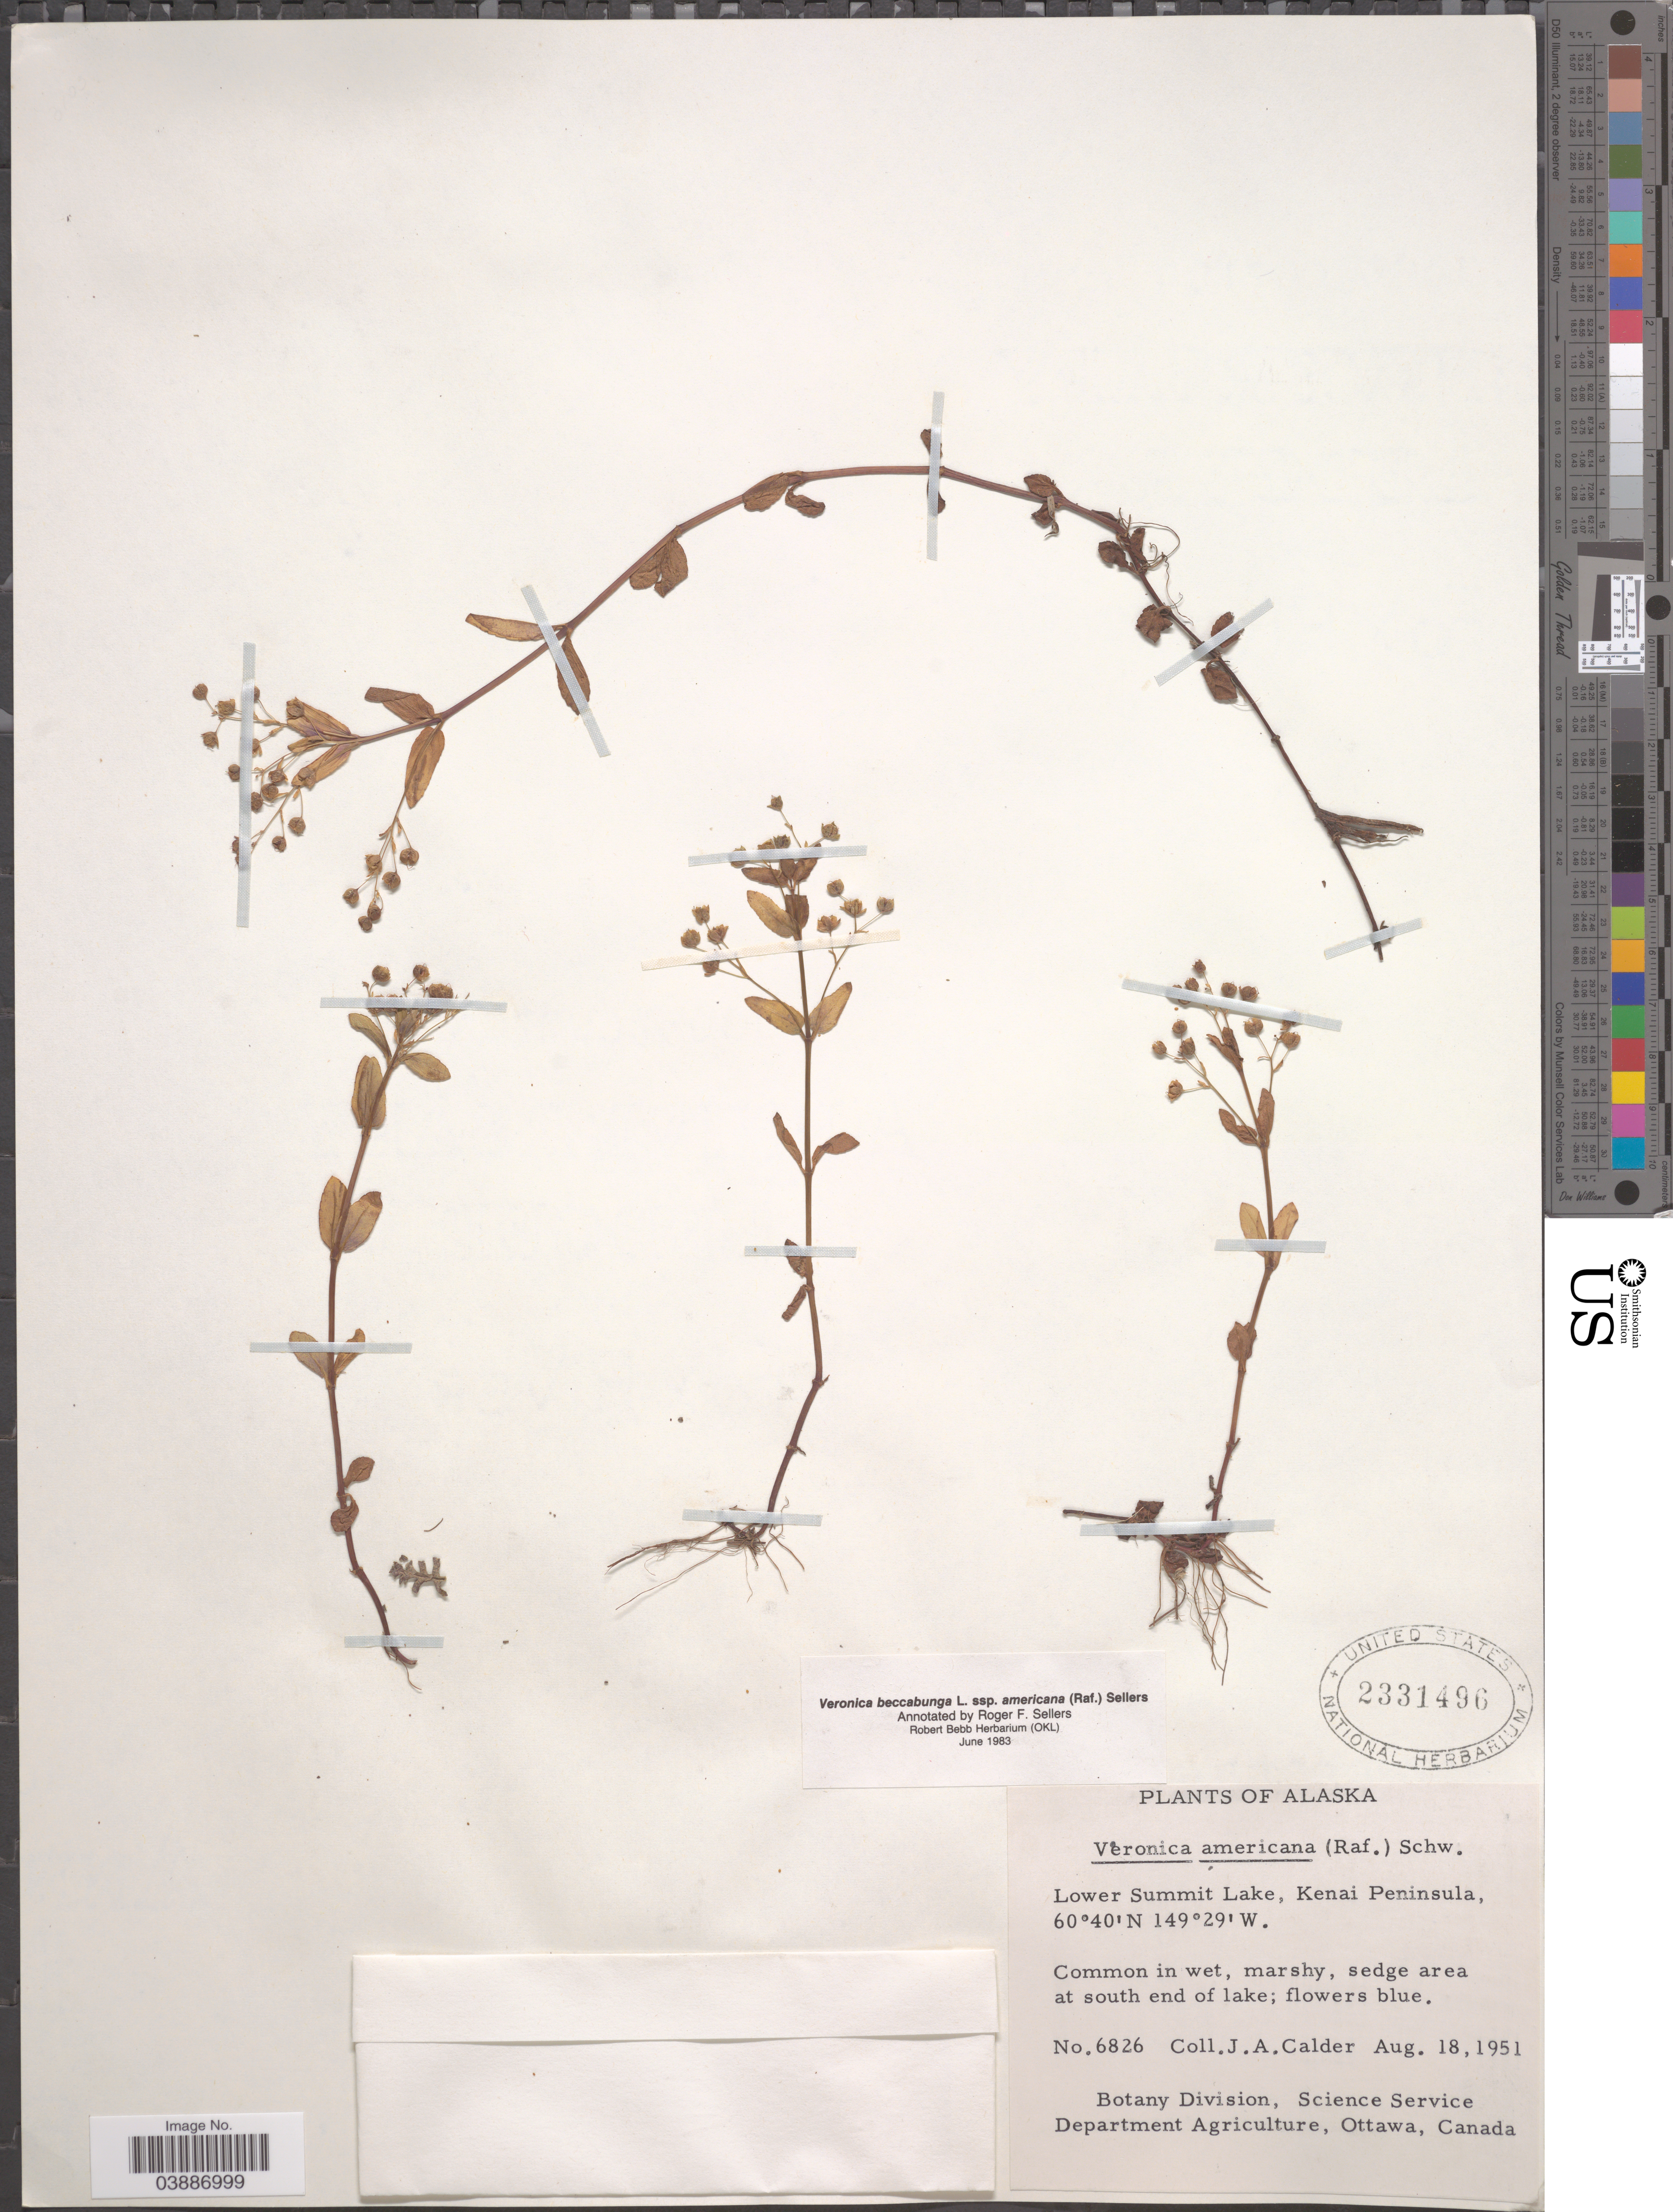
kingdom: Plantae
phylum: Tracheophyta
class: Magnoliopsida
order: Lamiales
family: Plantaginaceae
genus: Veronica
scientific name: Veronica beccabunga subsp. americana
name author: Raf.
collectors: J. A. Calder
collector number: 6826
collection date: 1951-08-18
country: United States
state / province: Alaska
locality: Lower Summit Lake, Kenai Peninsula.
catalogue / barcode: US 2331496